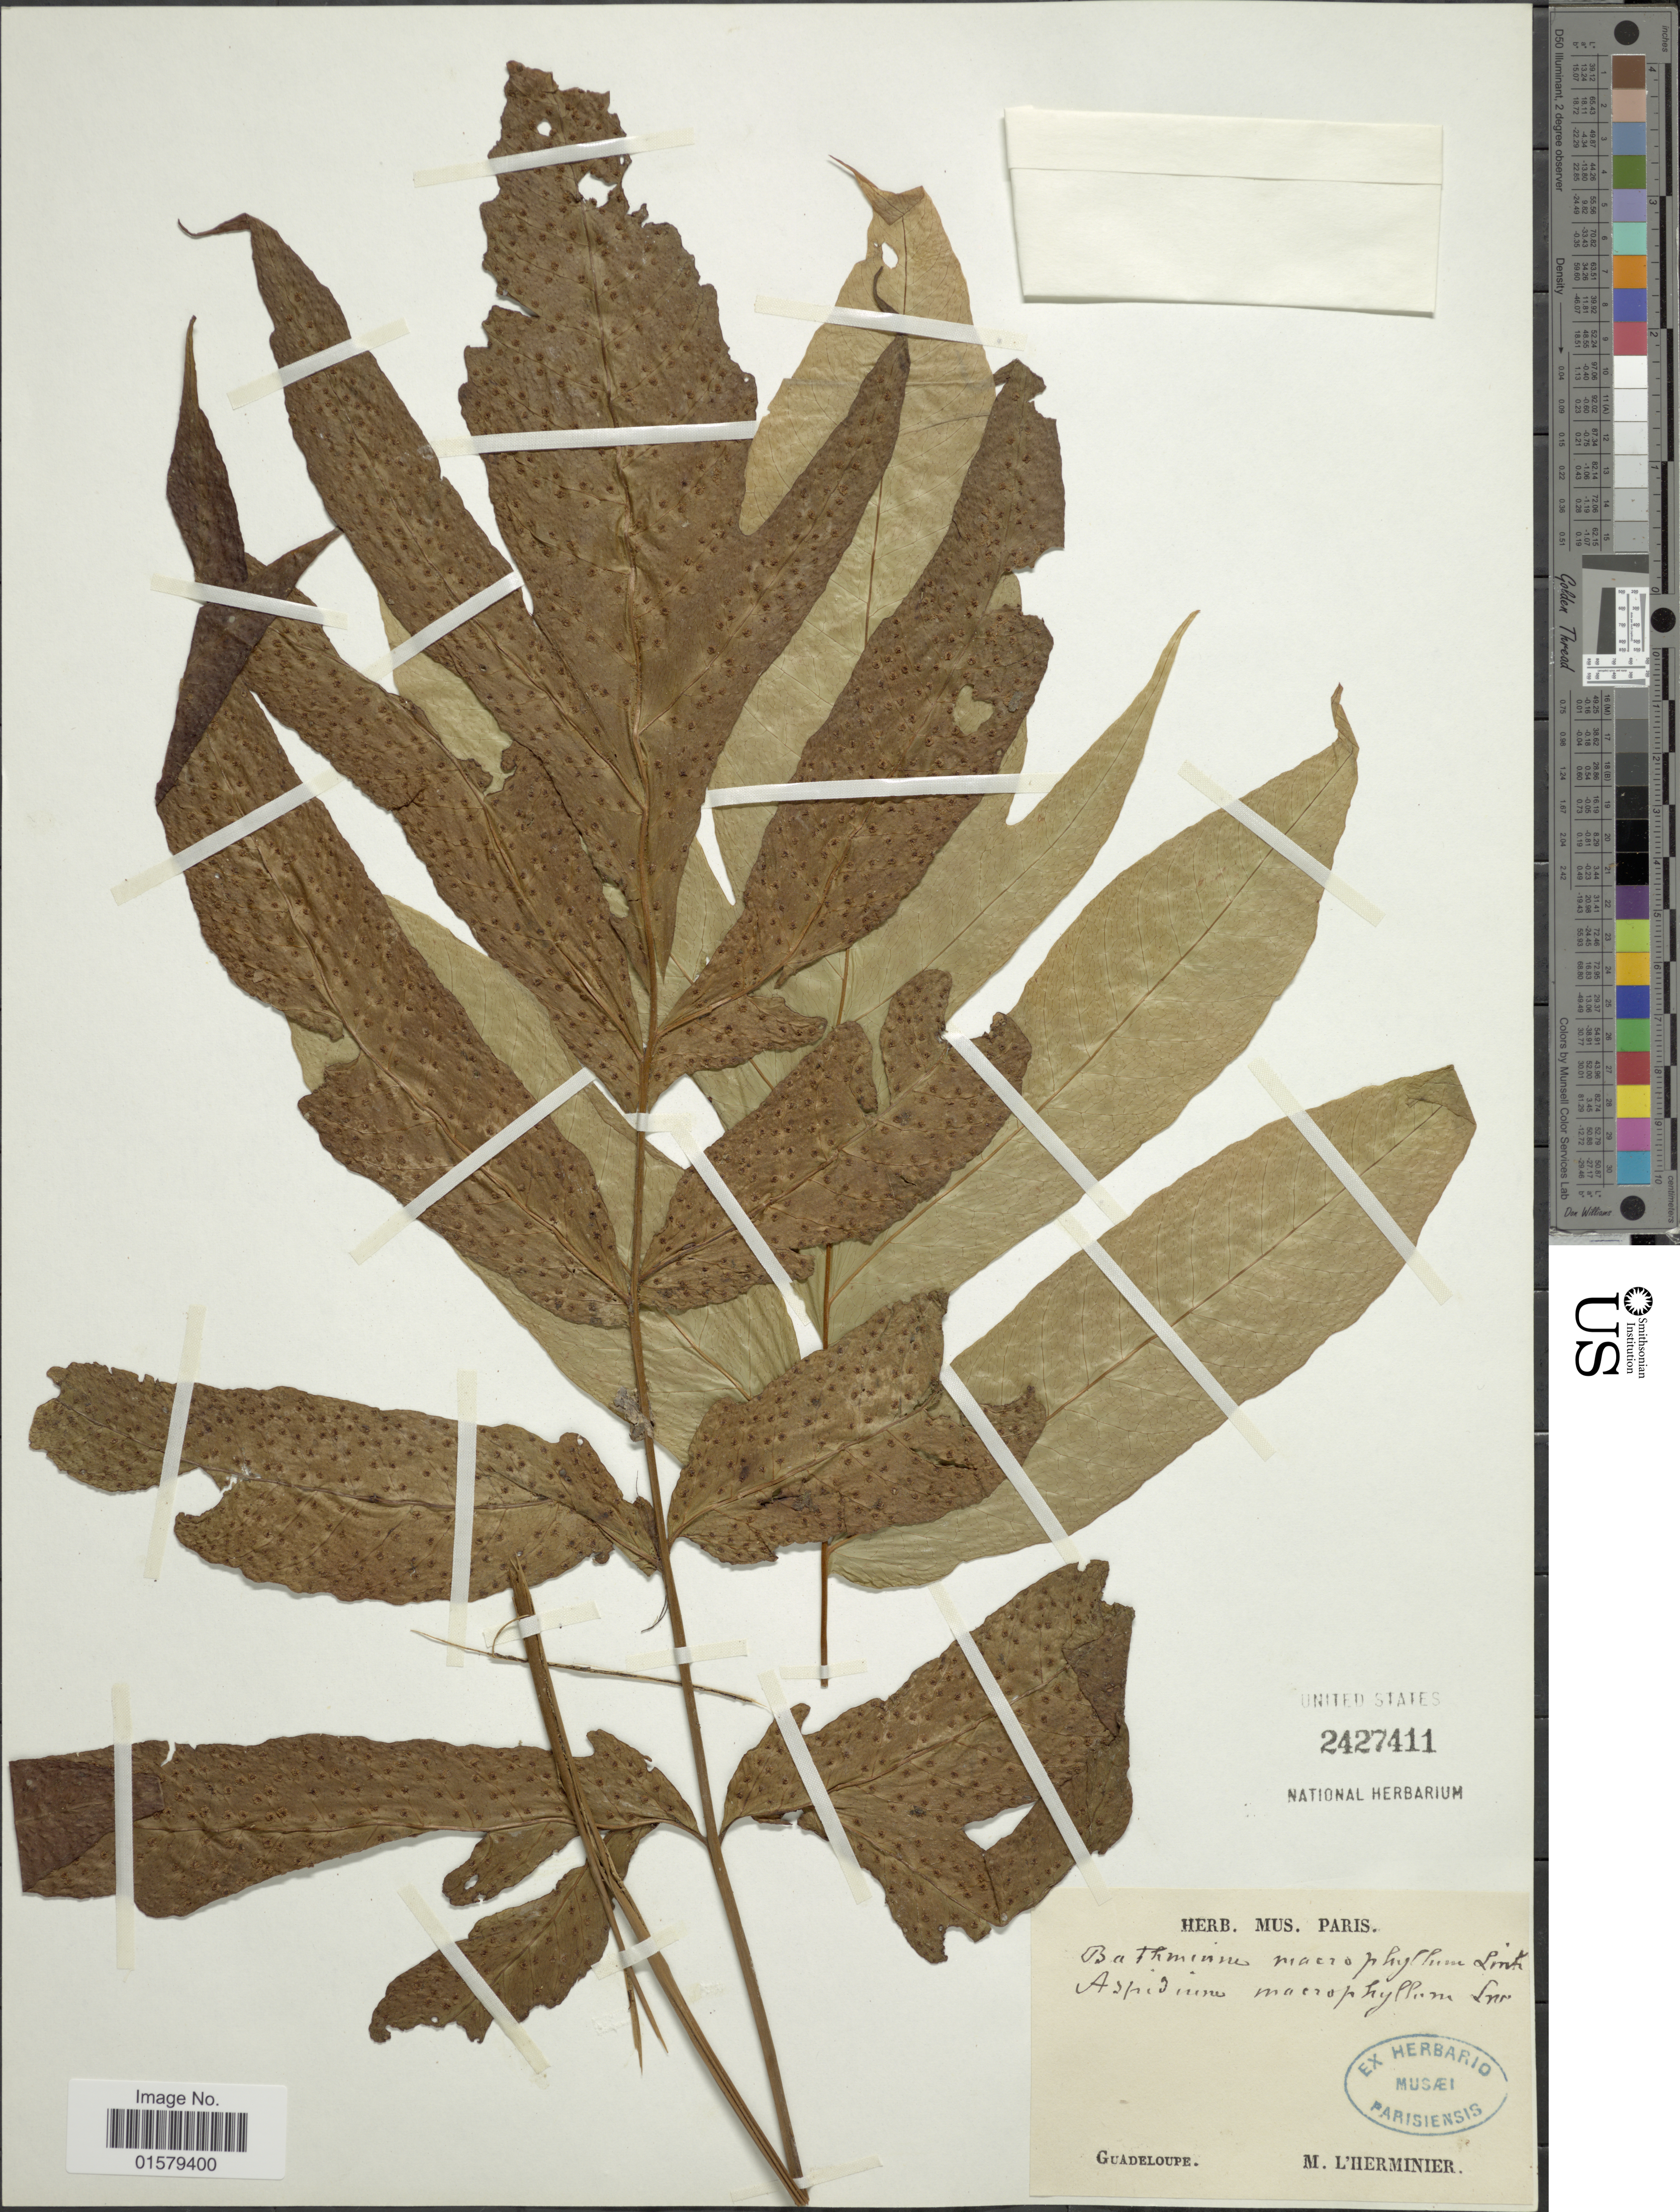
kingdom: Plantae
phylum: Tracheophyta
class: Polypodiopsida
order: Polypodiales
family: Tectariaceae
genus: Tectaria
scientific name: Tectaria incisa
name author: Cav.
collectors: -. L'Herminier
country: Guadeloupe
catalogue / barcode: US 2427411